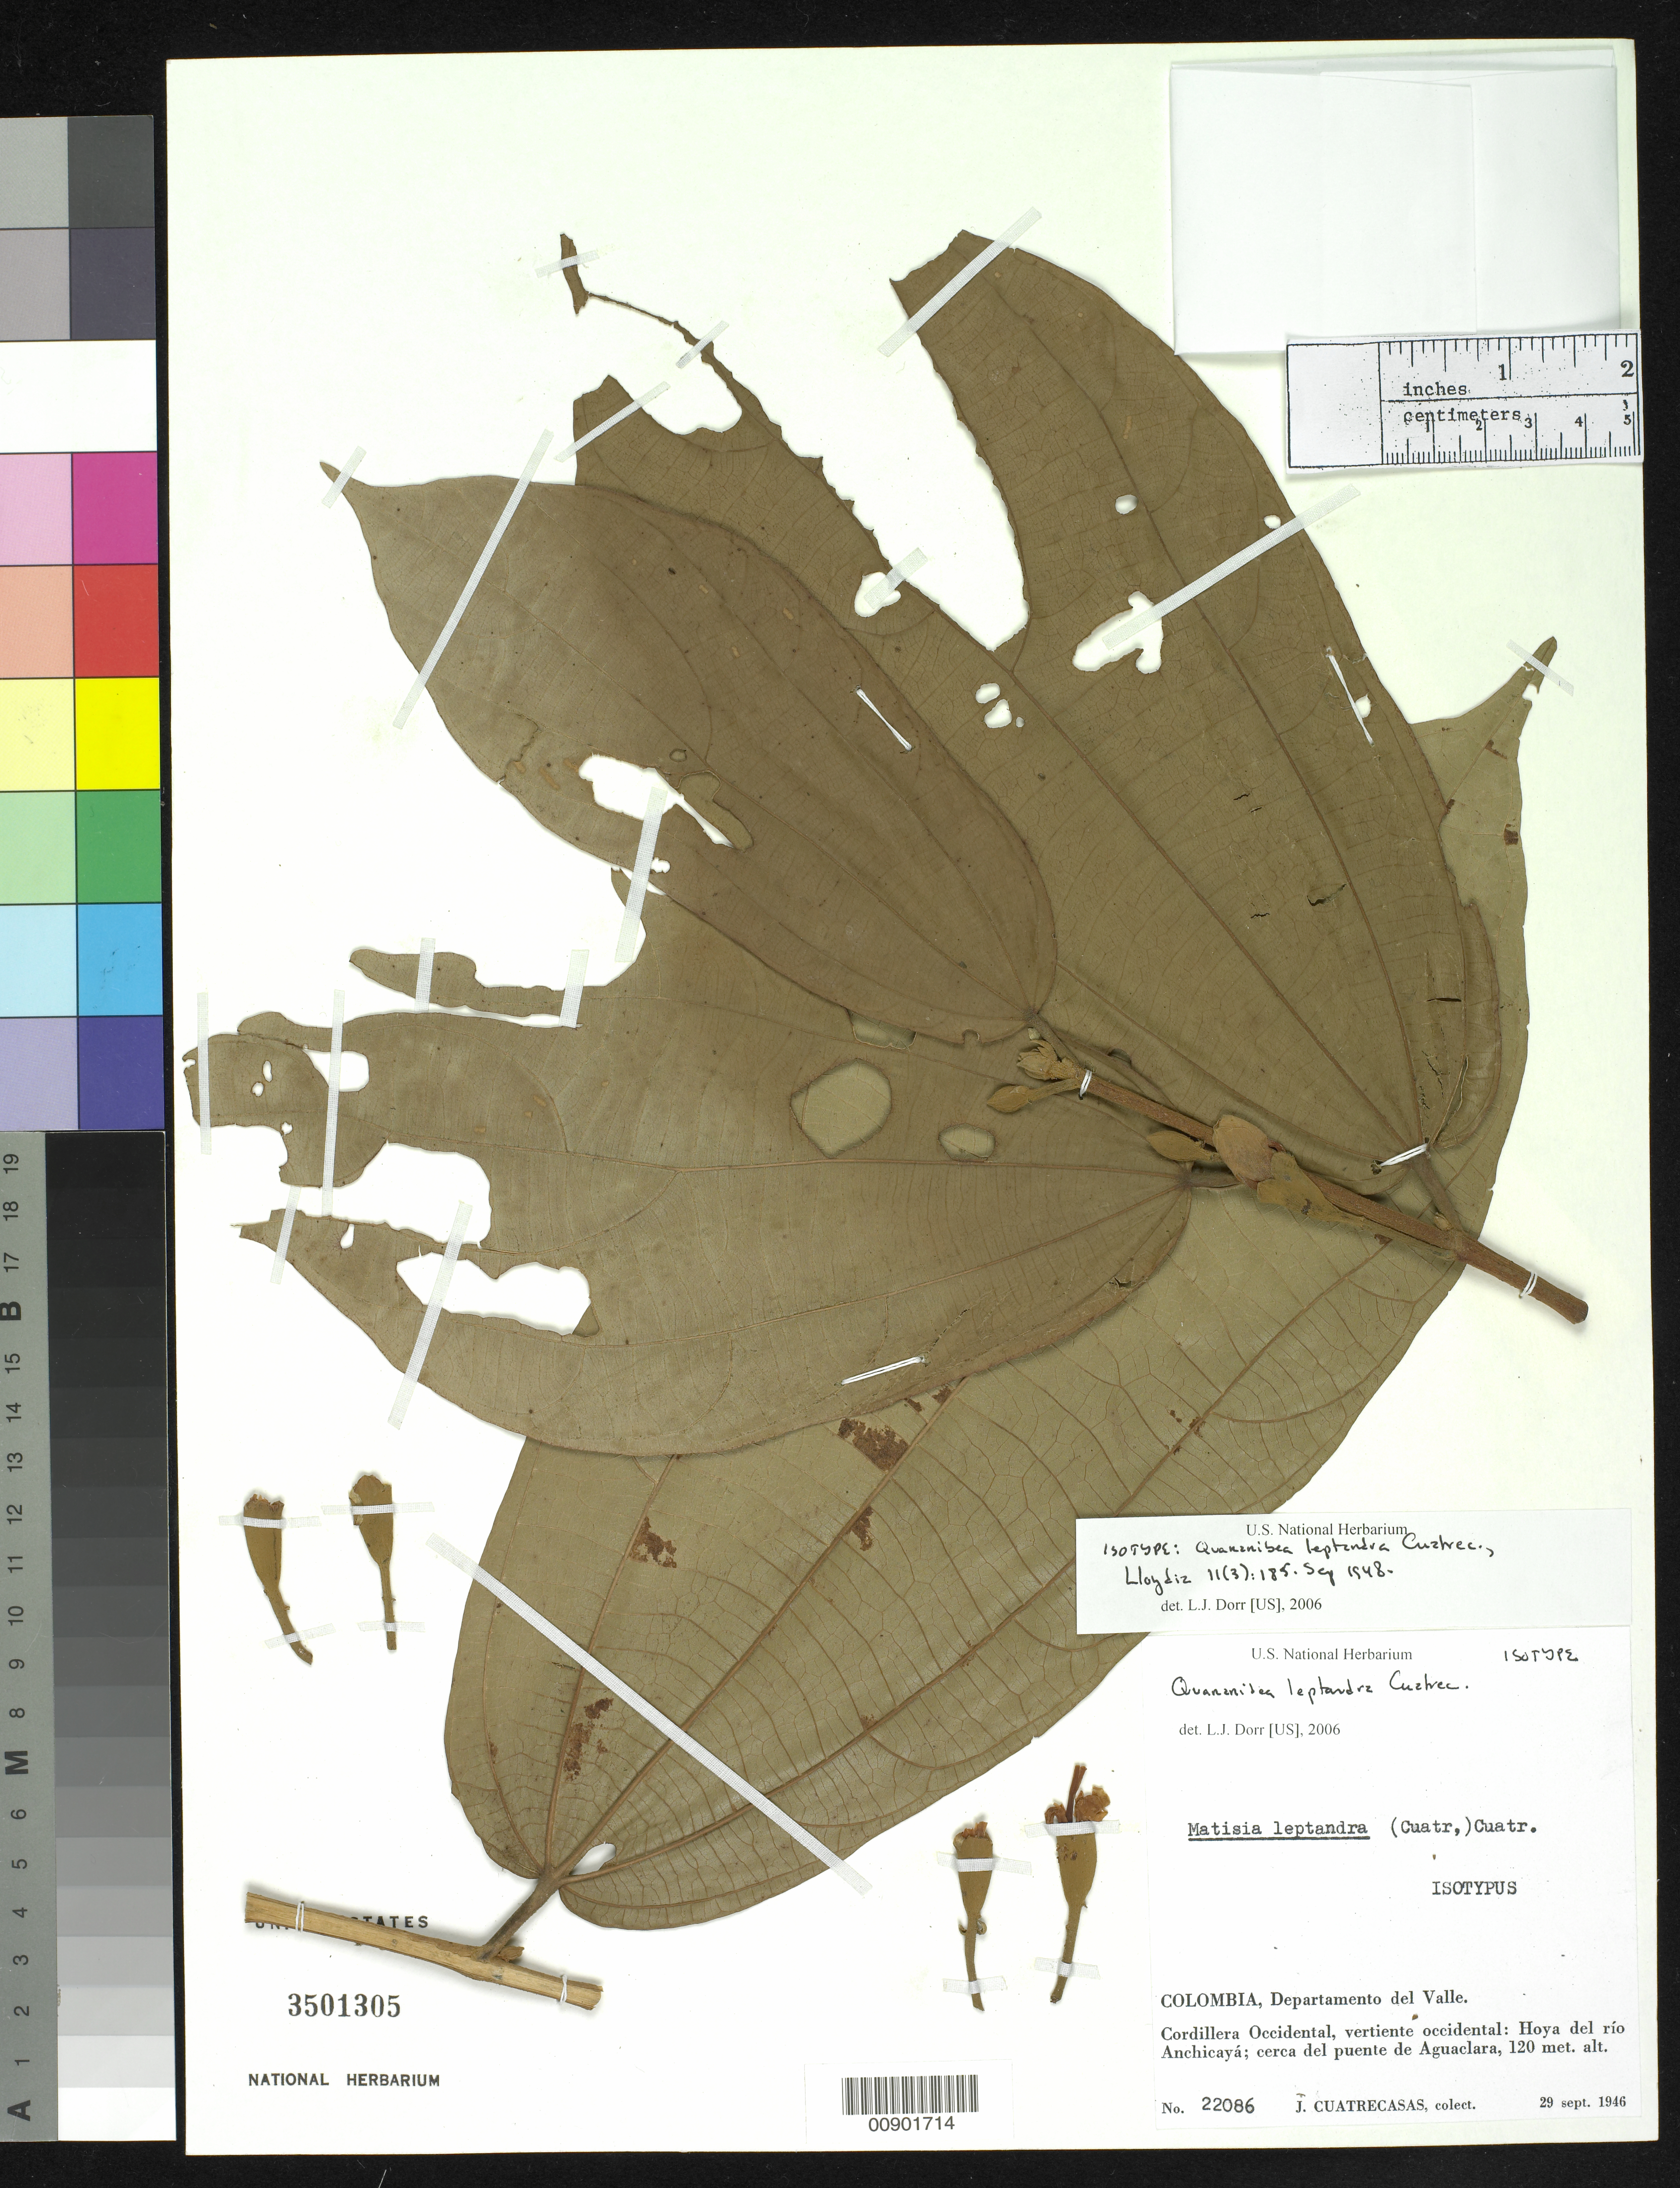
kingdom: Plantae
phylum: Tracheophyta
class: Magnoliopsida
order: Malvales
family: Malvaceae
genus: Quararibea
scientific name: Quararibea leptandra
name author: Cuatrec.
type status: Isotype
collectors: J. Cuatrecasas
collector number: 22086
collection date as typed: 29 Sep 1946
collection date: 1946-09-29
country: Colombia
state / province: Valle del Cauca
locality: Departamento del Valle. Cordillera Occidental, vertiente occidental: Hoya del río Anchicayá; cerca del puente de Aguaclara.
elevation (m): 120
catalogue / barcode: US 3501305